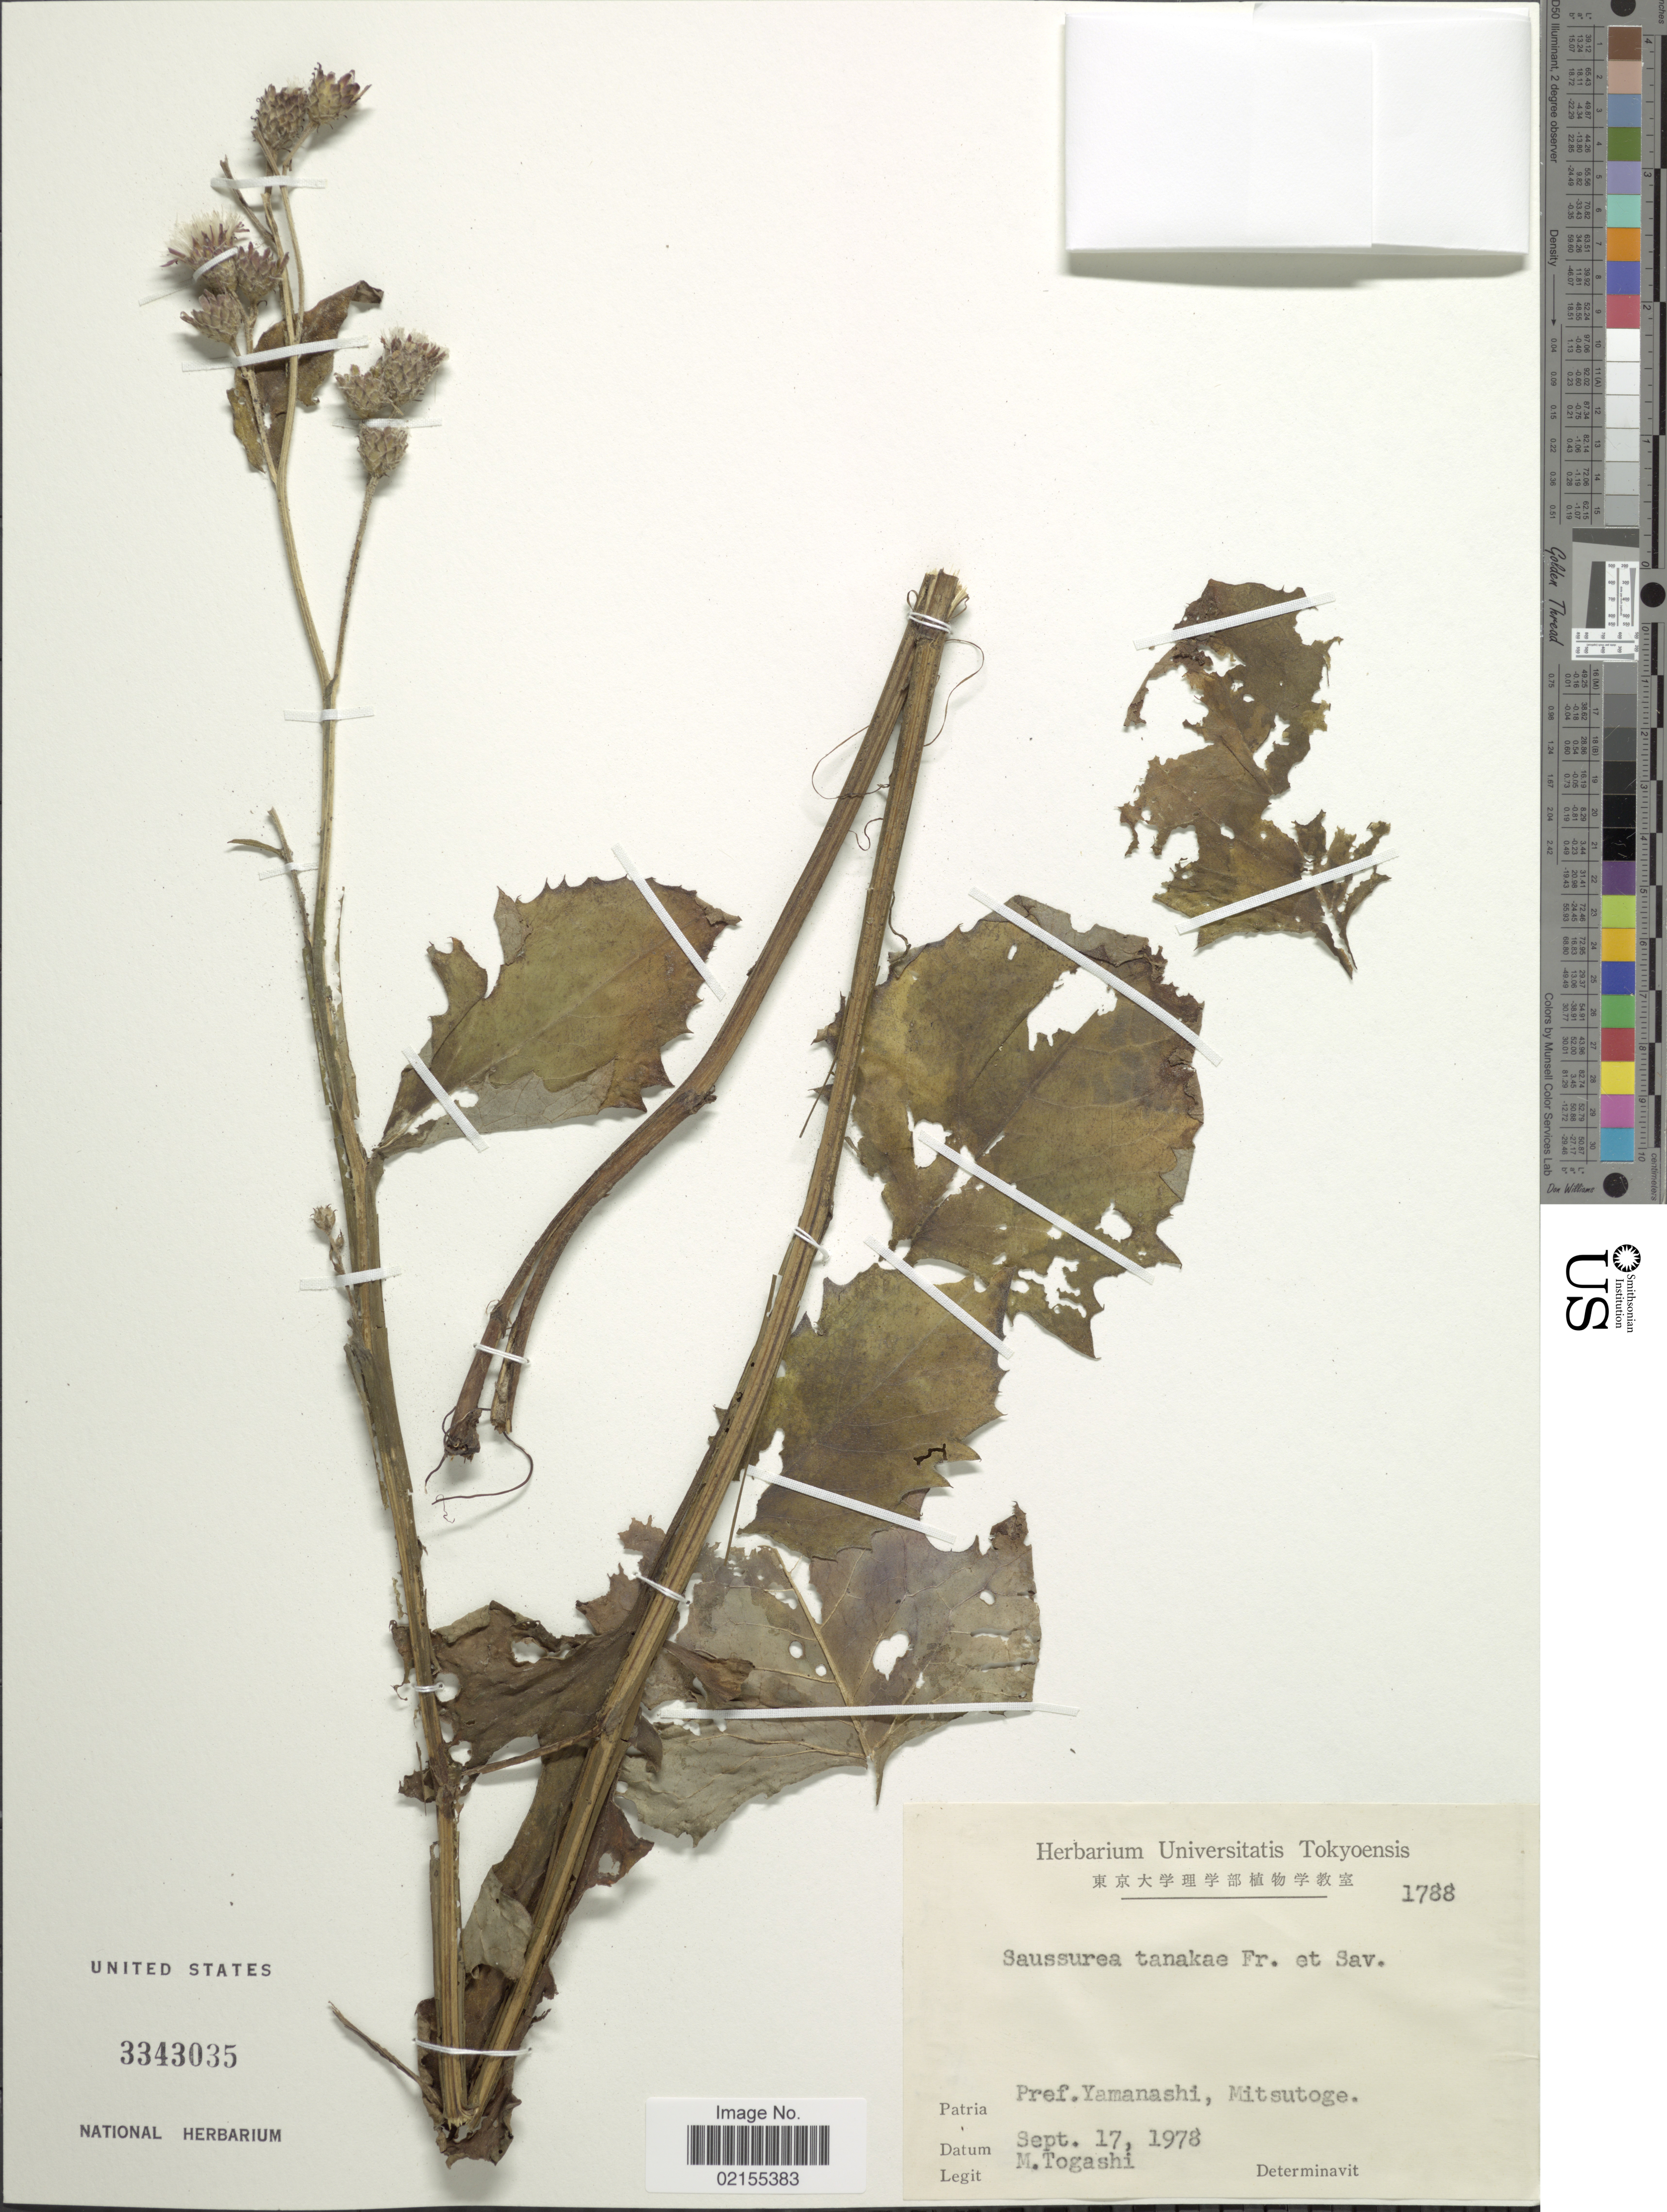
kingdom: Plantae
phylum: Tracheophyta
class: Magnoliopsida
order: Asterales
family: Asteraceae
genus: Saussurea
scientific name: Saussurea tanakae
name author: Franch. & Sav. ex Maxim.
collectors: M. Togashi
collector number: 1788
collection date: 1978-09-17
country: Japan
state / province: Yamanasi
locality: Pref. Yamanashi, Mitsutoge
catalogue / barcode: US 3343035